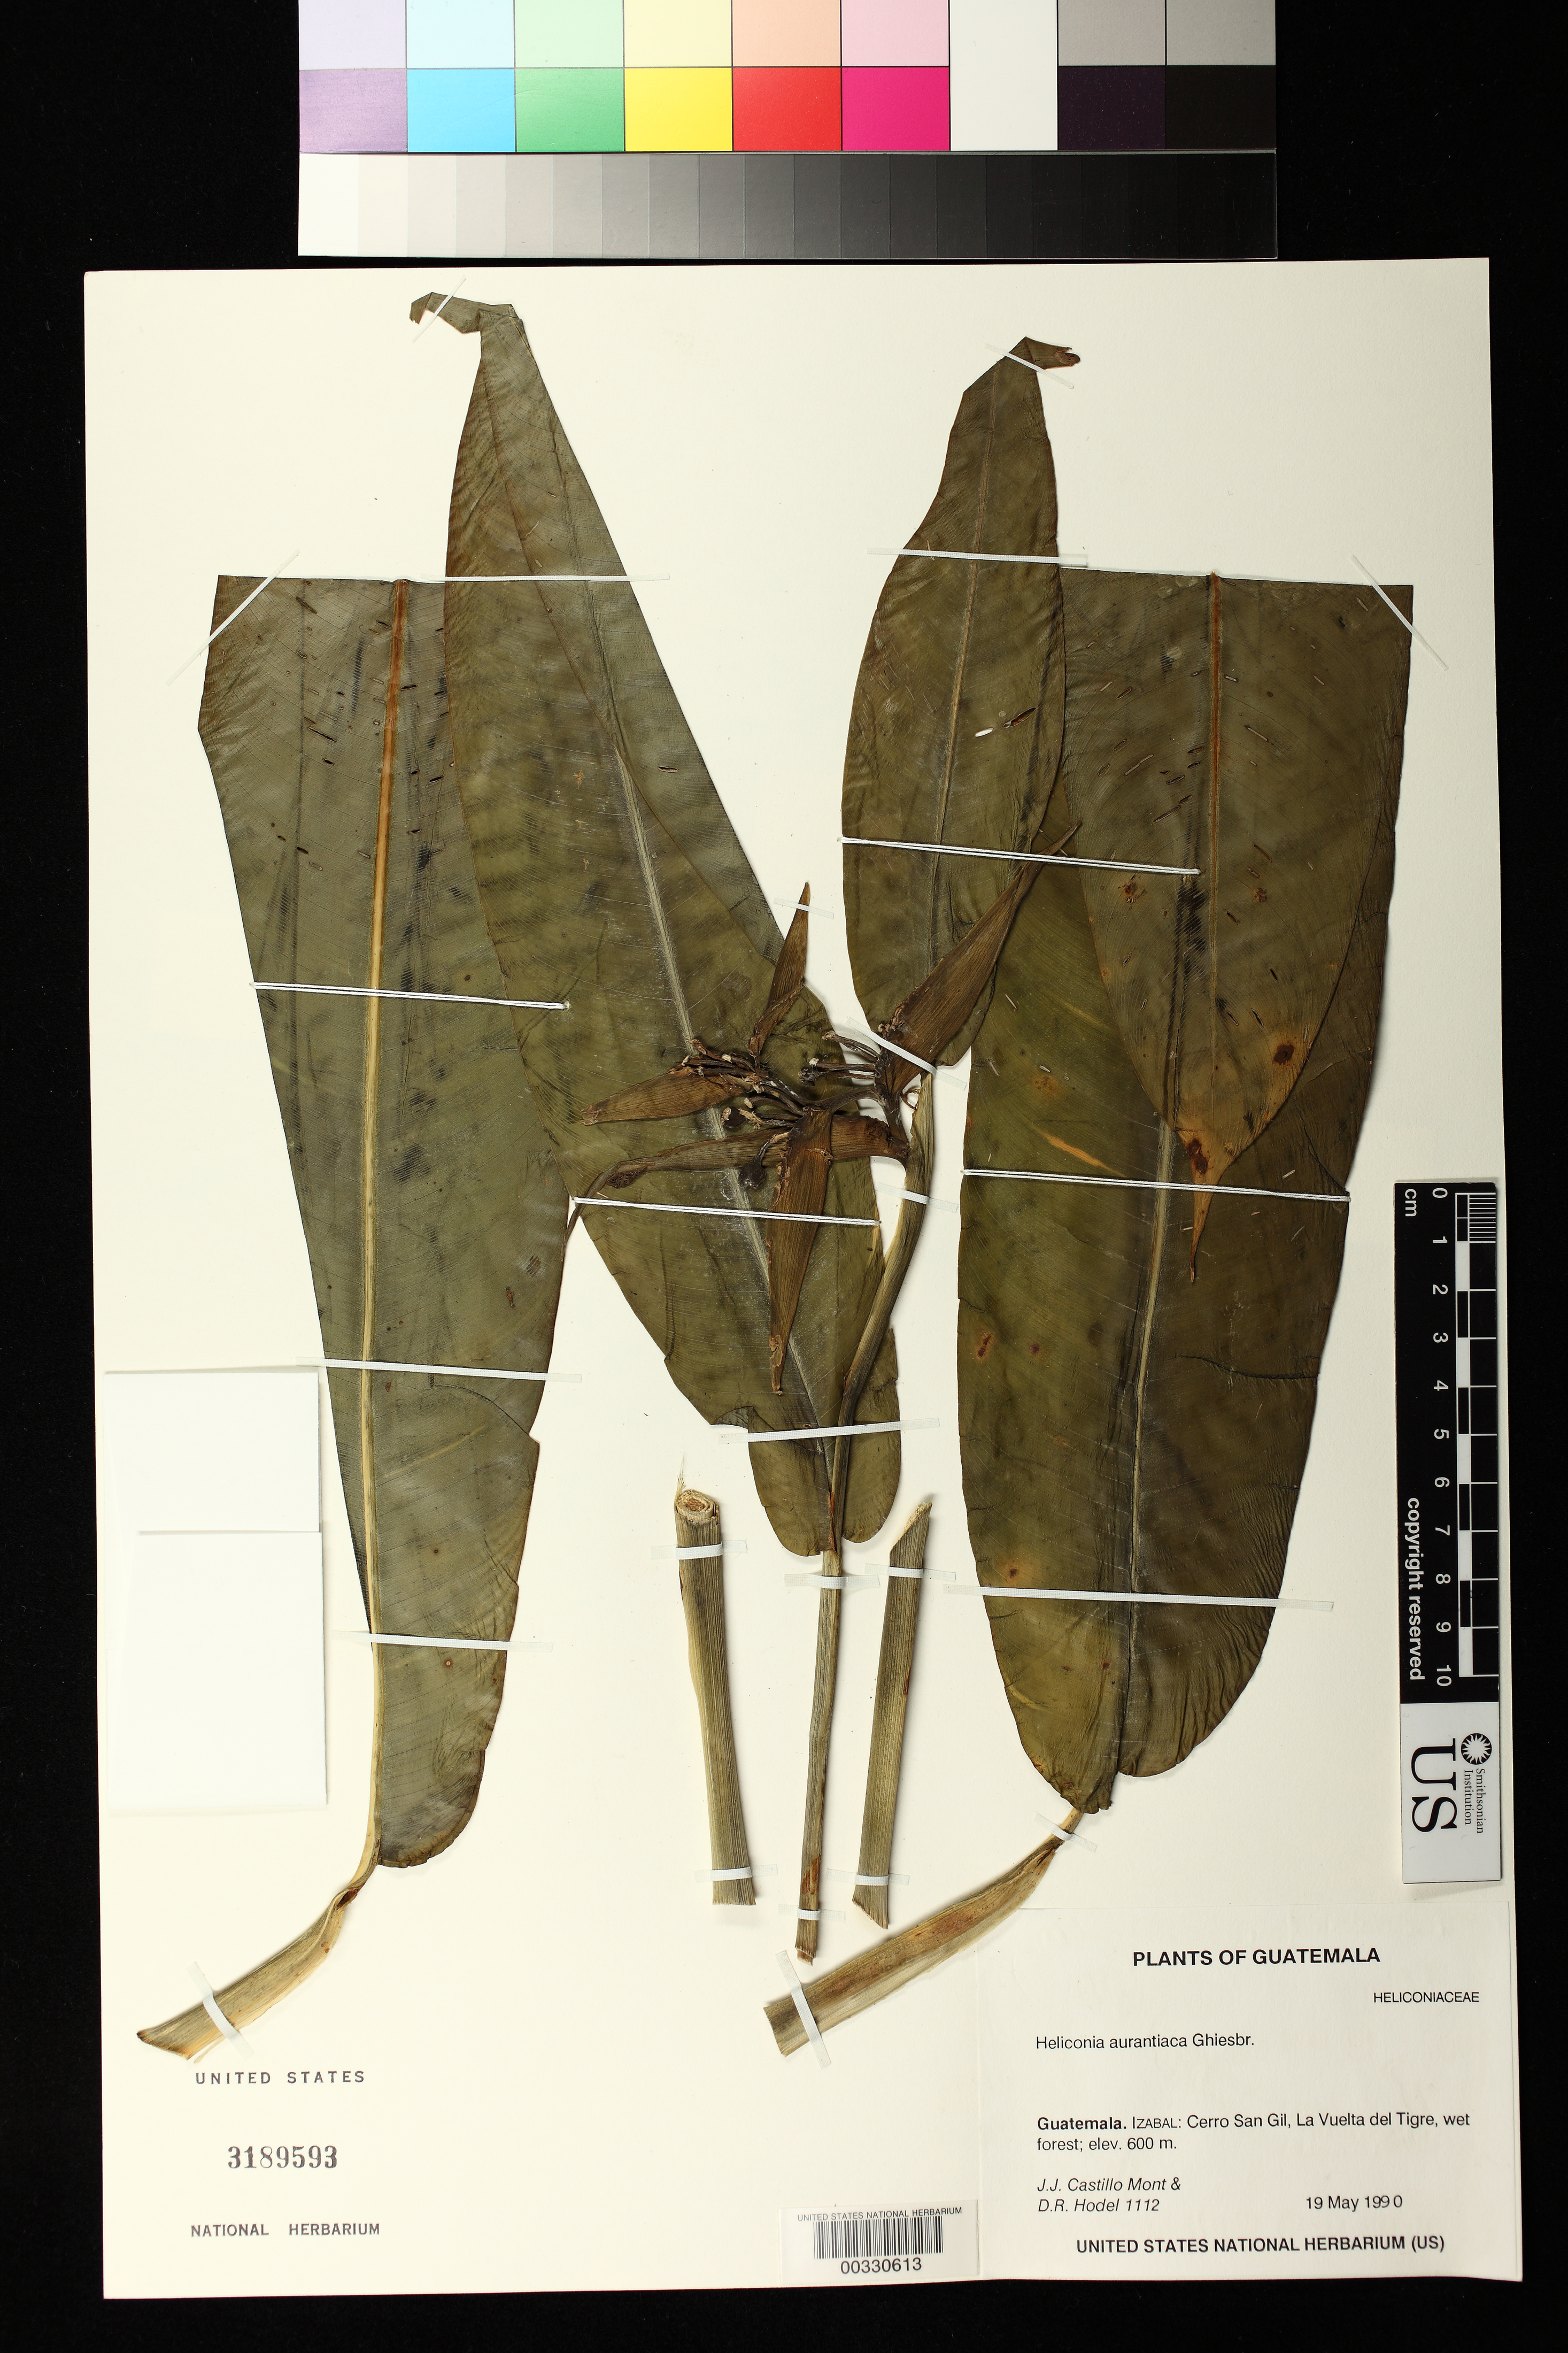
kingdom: Plantae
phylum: Tracheophyta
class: Liliopsida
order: Zingiberales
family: Heliconiaceae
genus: Heliconia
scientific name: Heliconia aurantiaca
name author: Ghiesbr. ex Lem.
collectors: J. Montegut & D. R. Hodel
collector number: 1112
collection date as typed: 19 May 1990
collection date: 1990-05-19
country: Guatemala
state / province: Izabal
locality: Cerro San Gil, La Vuelta del Tigre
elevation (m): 600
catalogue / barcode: US 3189593